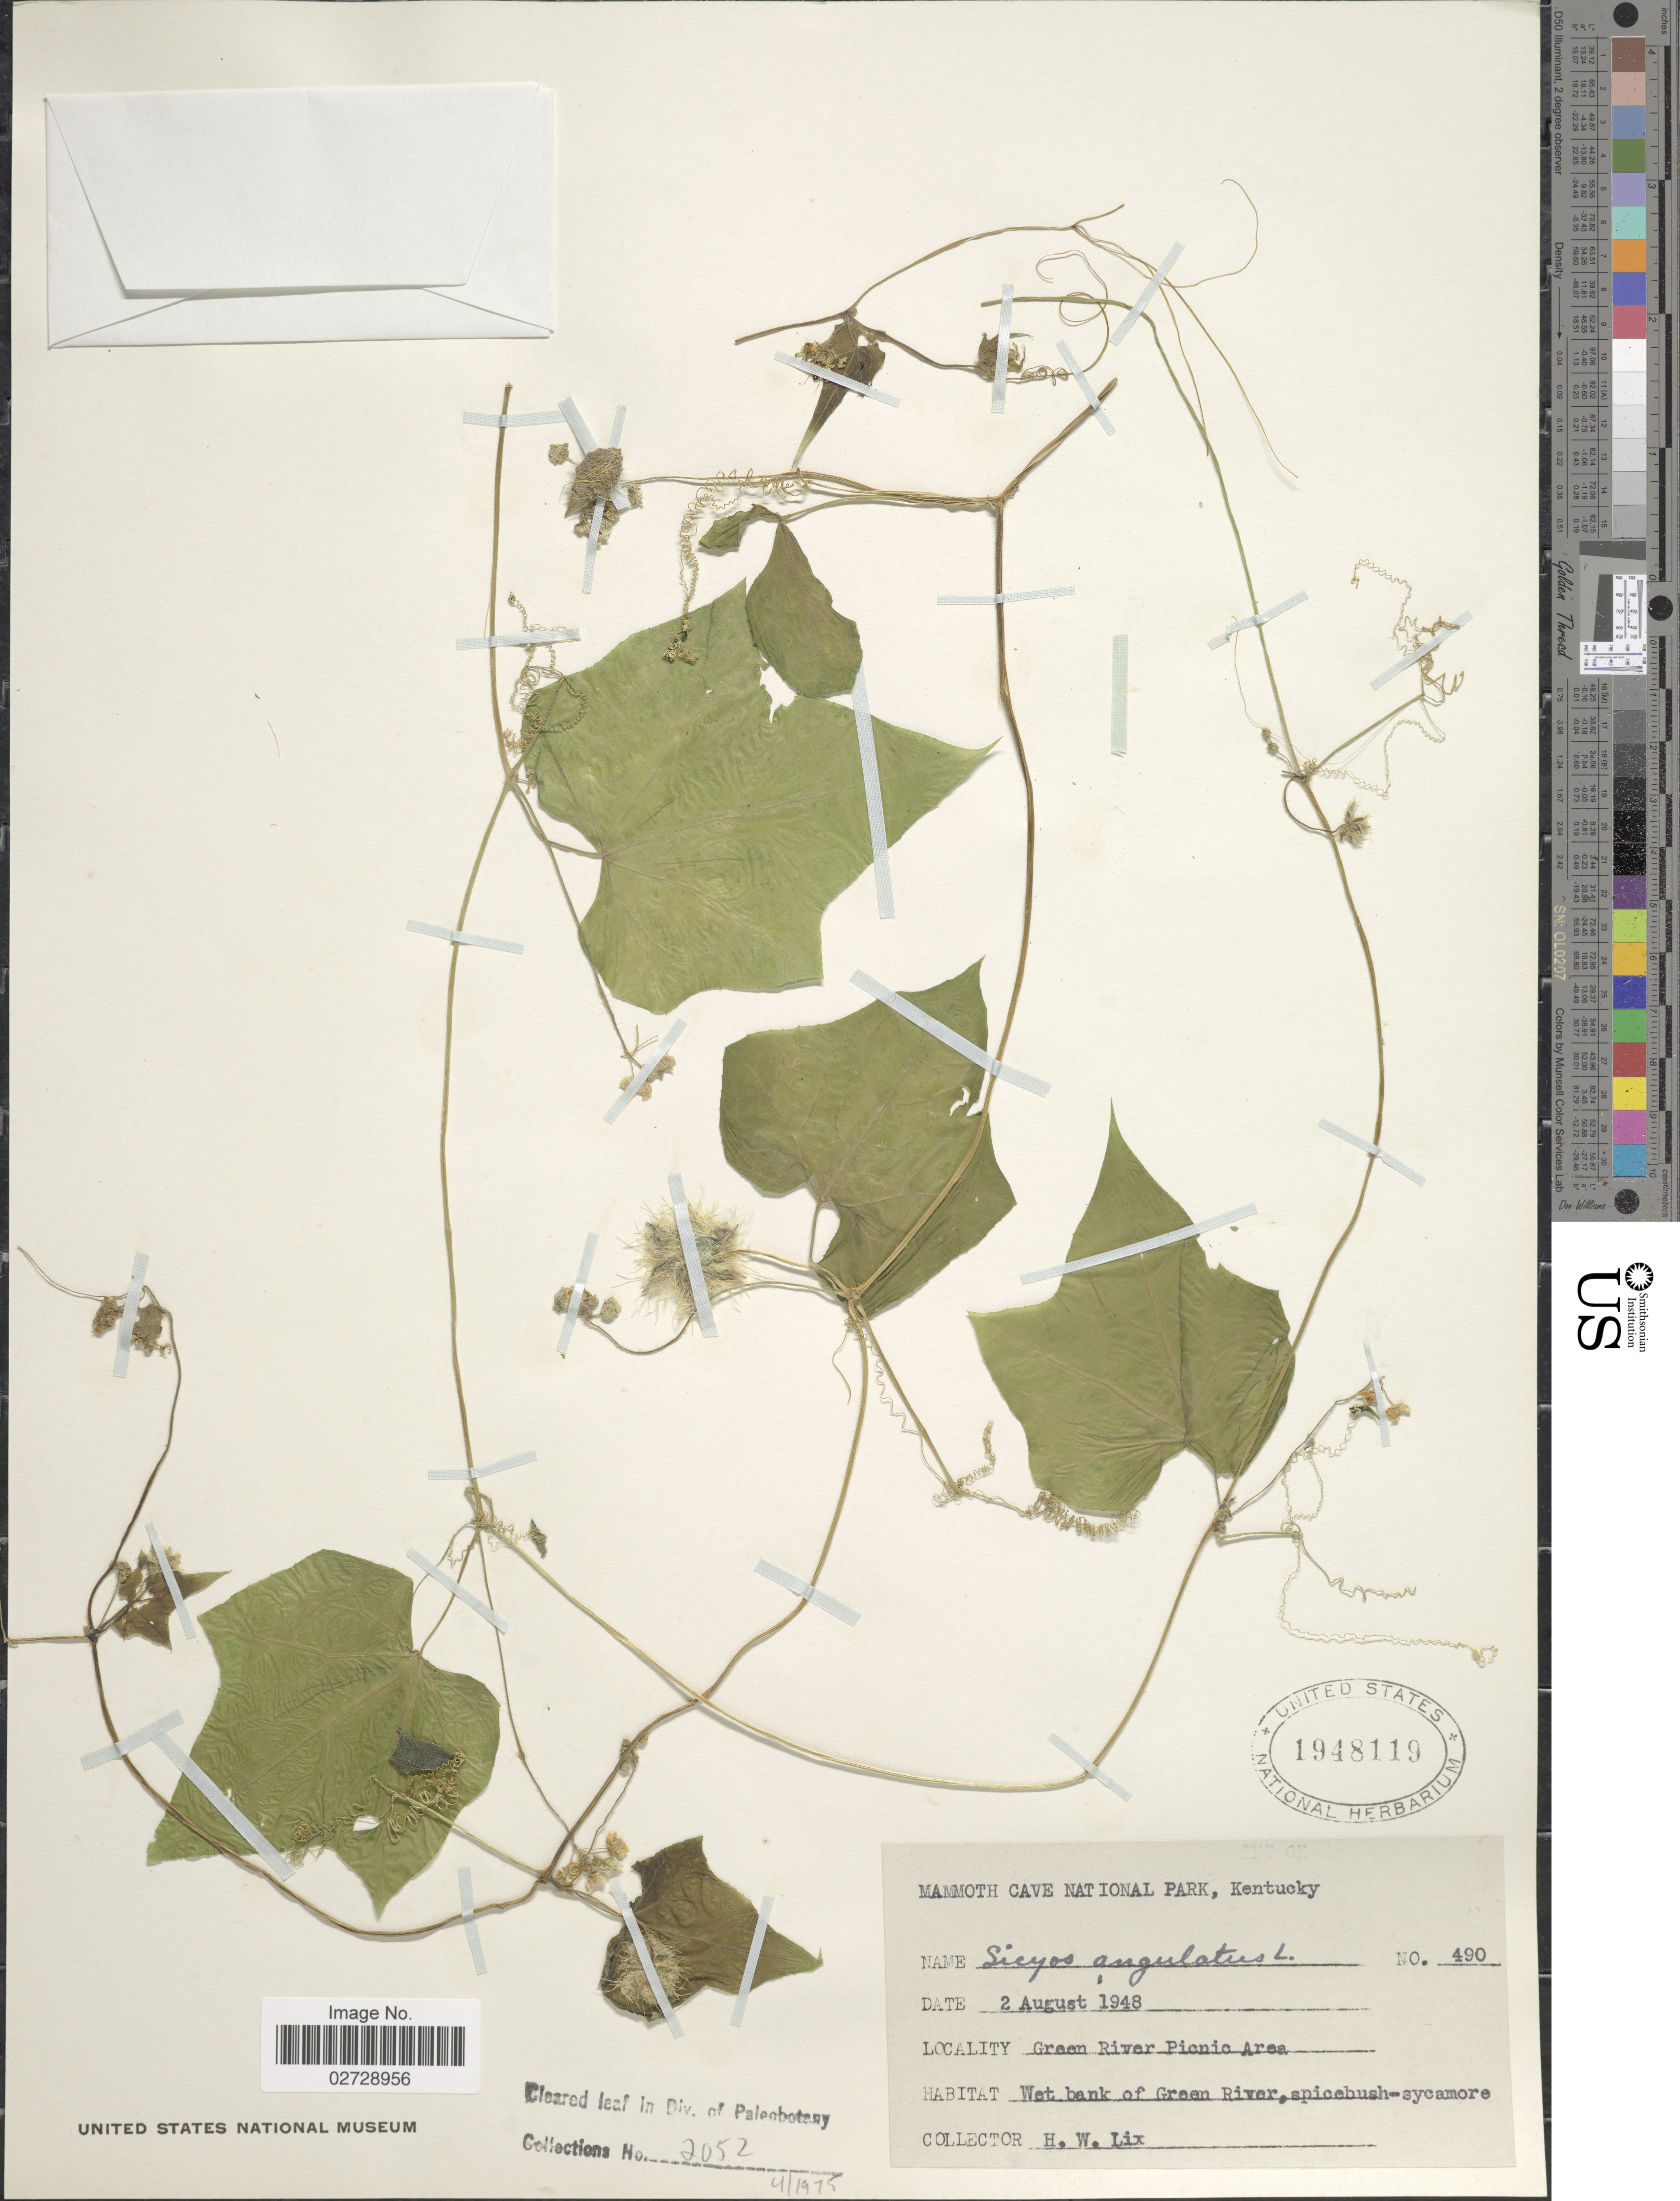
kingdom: Plantae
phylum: Tracheophyta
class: Magnoliopsida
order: Cucurbitales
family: Cucurbitaceae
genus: Sicyos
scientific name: Sicyos angulatus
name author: L.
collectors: H. W. Lix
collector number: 490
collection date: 1948-08-02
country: United States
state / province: Kentucky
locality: Mammoth Cave National Park, Green River Picnic Area, Wet bank of Green River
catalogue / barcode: US 1948119